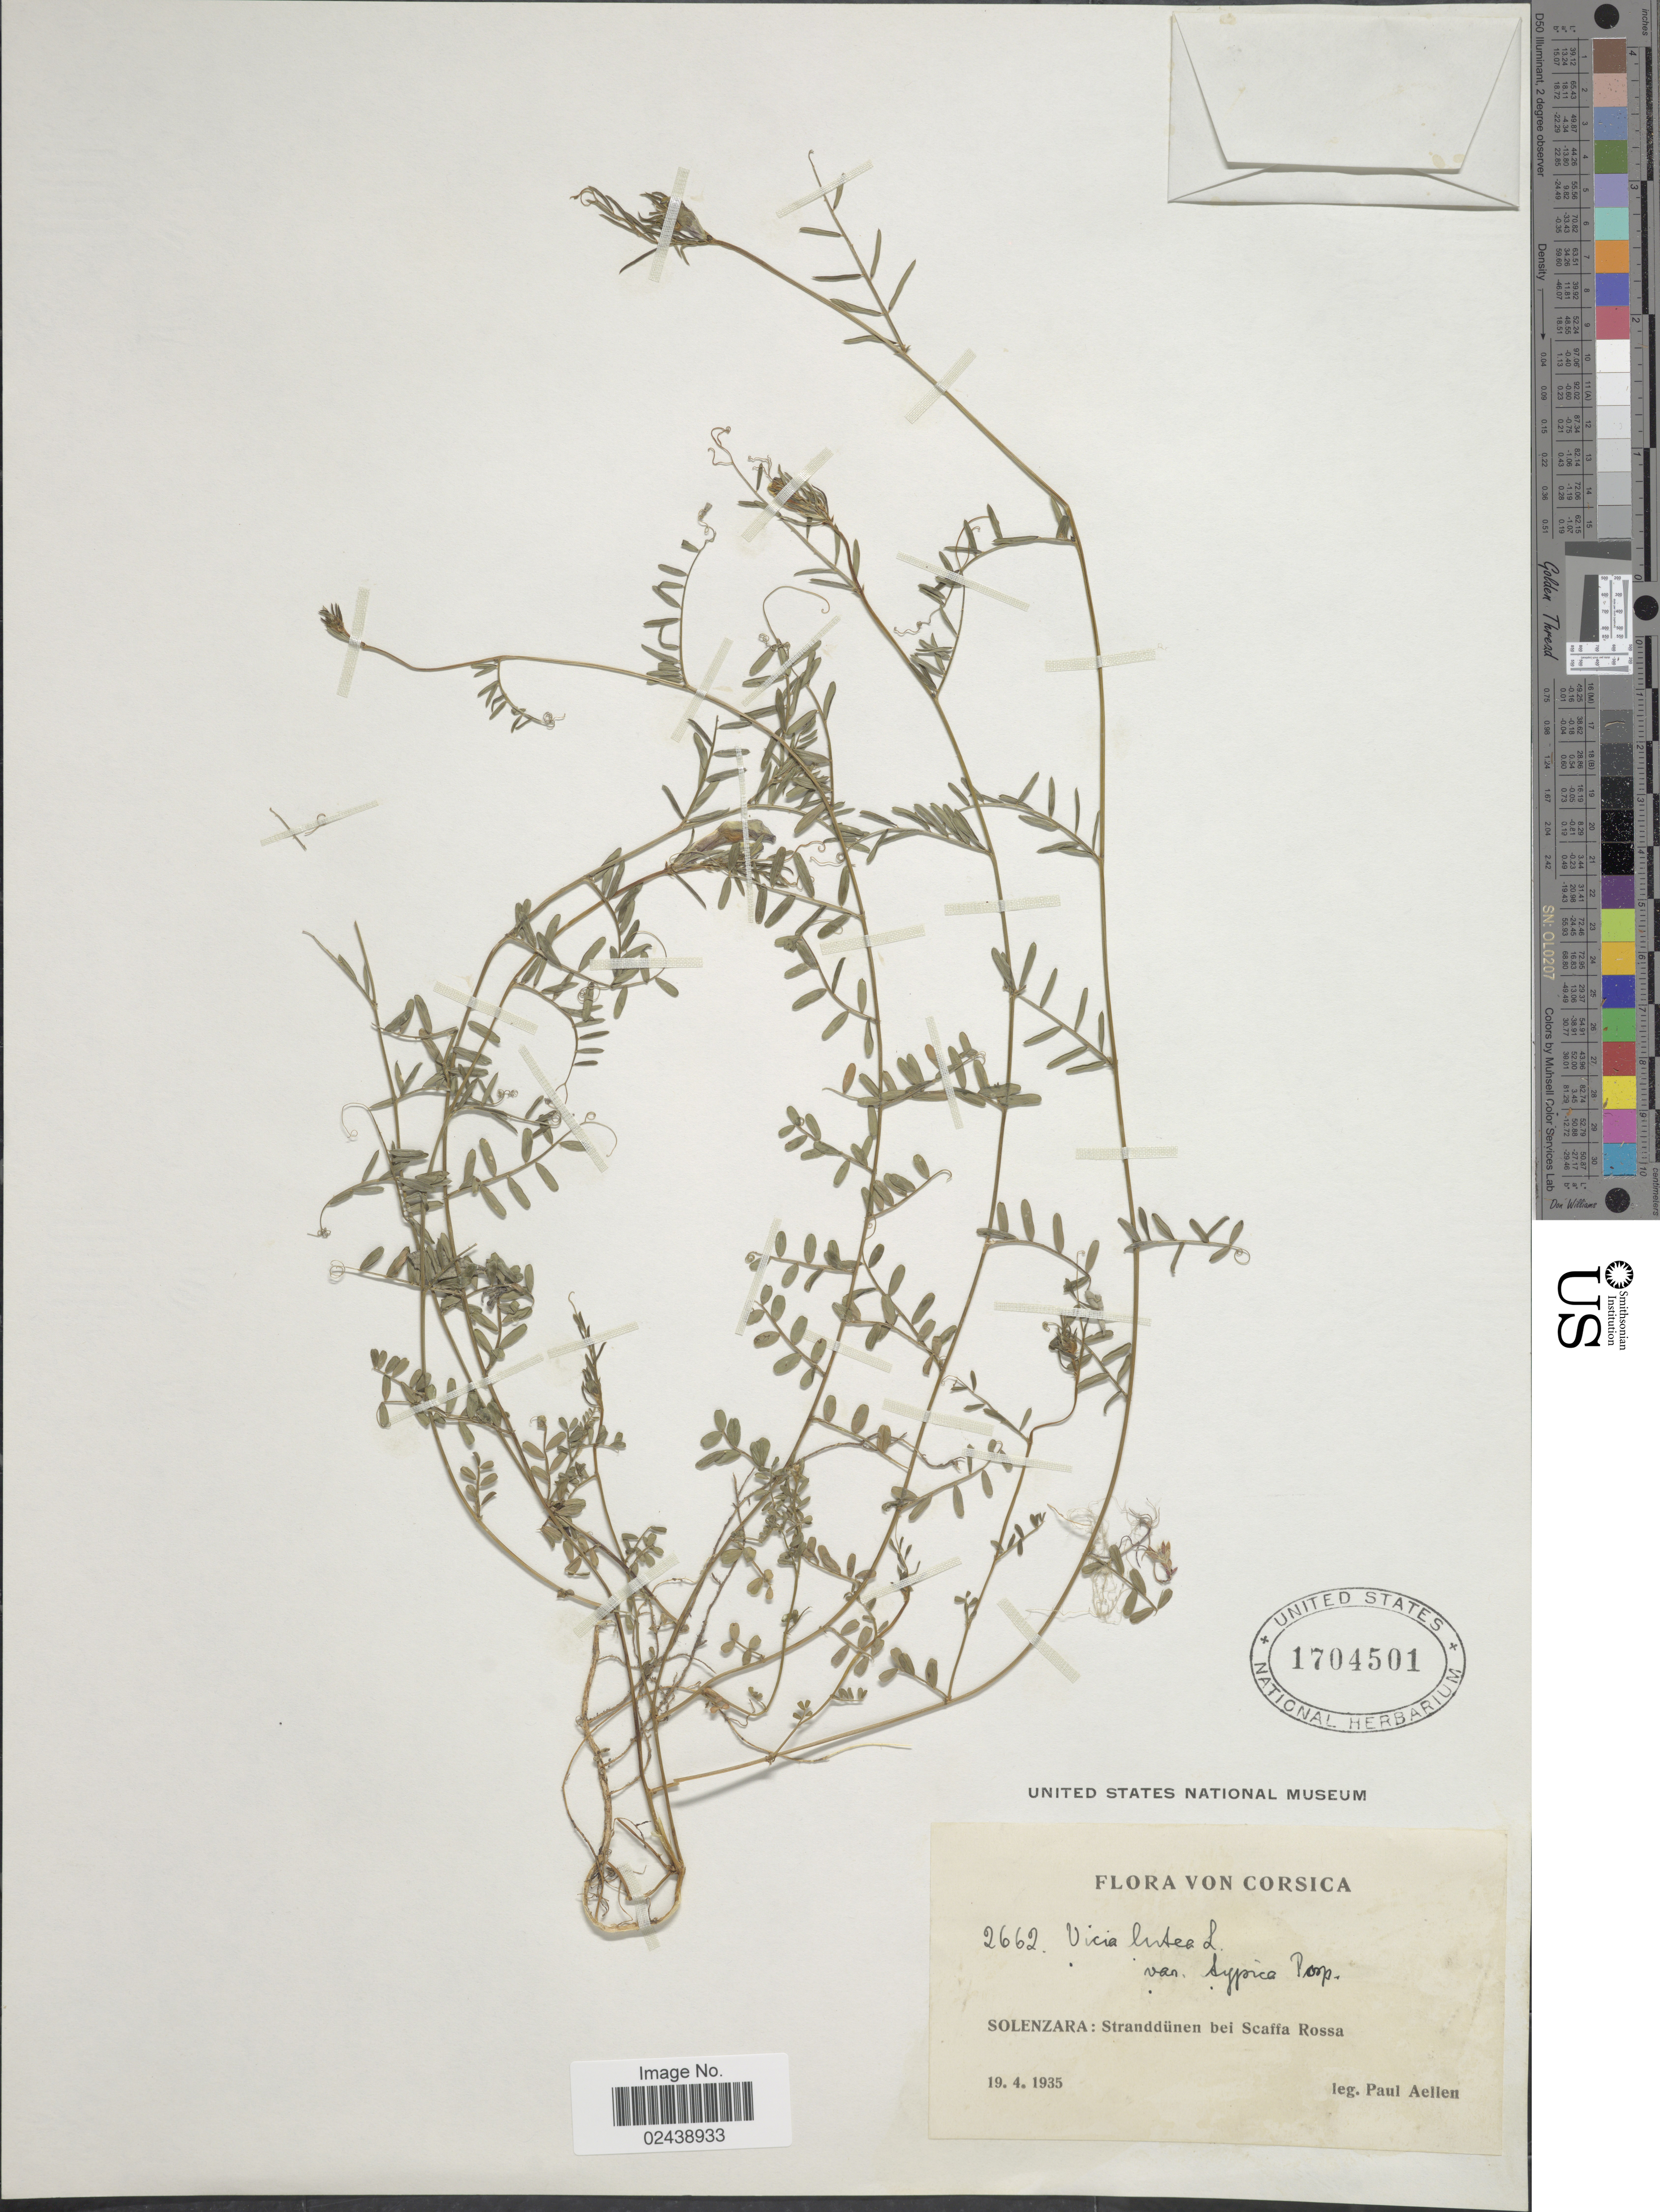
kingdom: Plantae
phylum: Tracheophyta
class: Magnoliopsida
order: Fabales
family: Fabaceae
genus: Vicia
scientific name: Vicia lutea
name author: L.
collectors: P. Aellen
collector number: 2662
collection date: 1935-04-19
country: France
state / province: Corsica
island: Corse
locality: Solenraza: Stranddunen bei Scaffa Rossa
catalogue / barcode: US 1704501